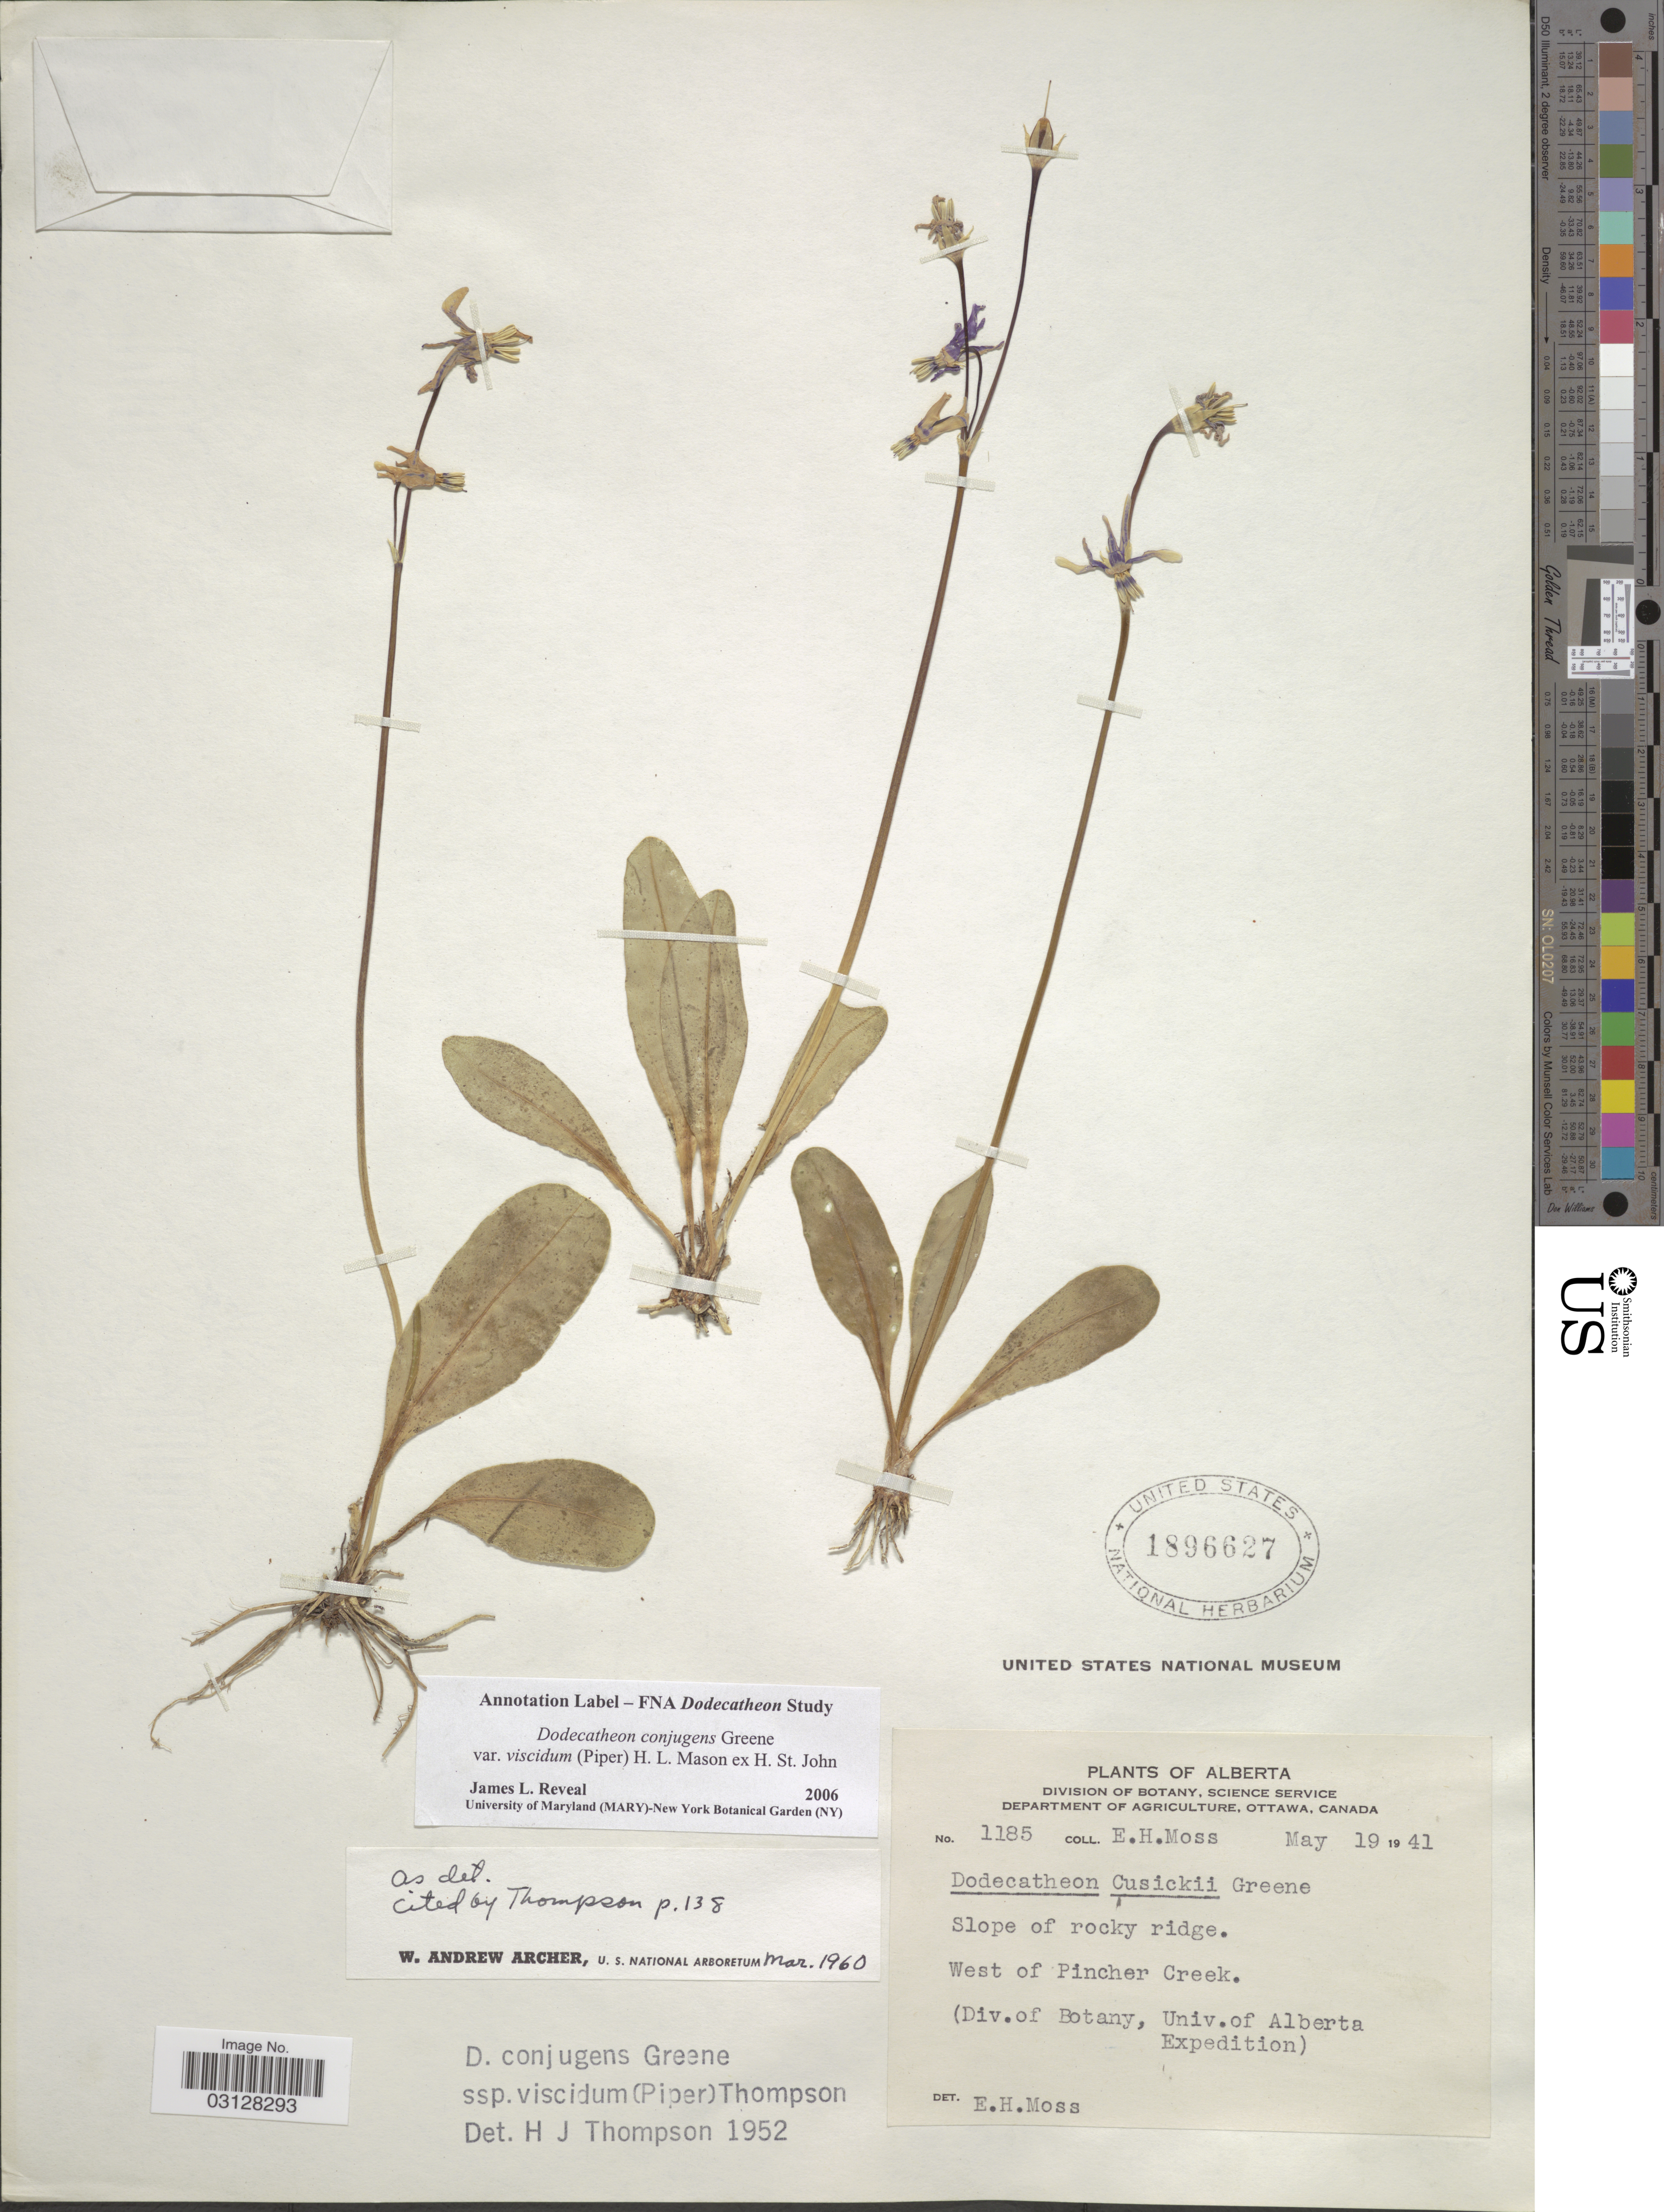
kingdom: Plantae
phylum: Tracheophyta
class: Magnoliopsida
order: Ericales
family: Primulaceae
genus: Dodecatheon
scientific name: Dodecatheon conjugens subsp. viscidum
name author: (Piper) H.J. Thomps.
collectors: E. Moss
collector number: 1185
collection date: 1941-05-19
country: Canada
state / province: Alberta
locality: Slope of rocky ridge. West of Pinhcer Creek.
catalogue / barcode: US 1896627